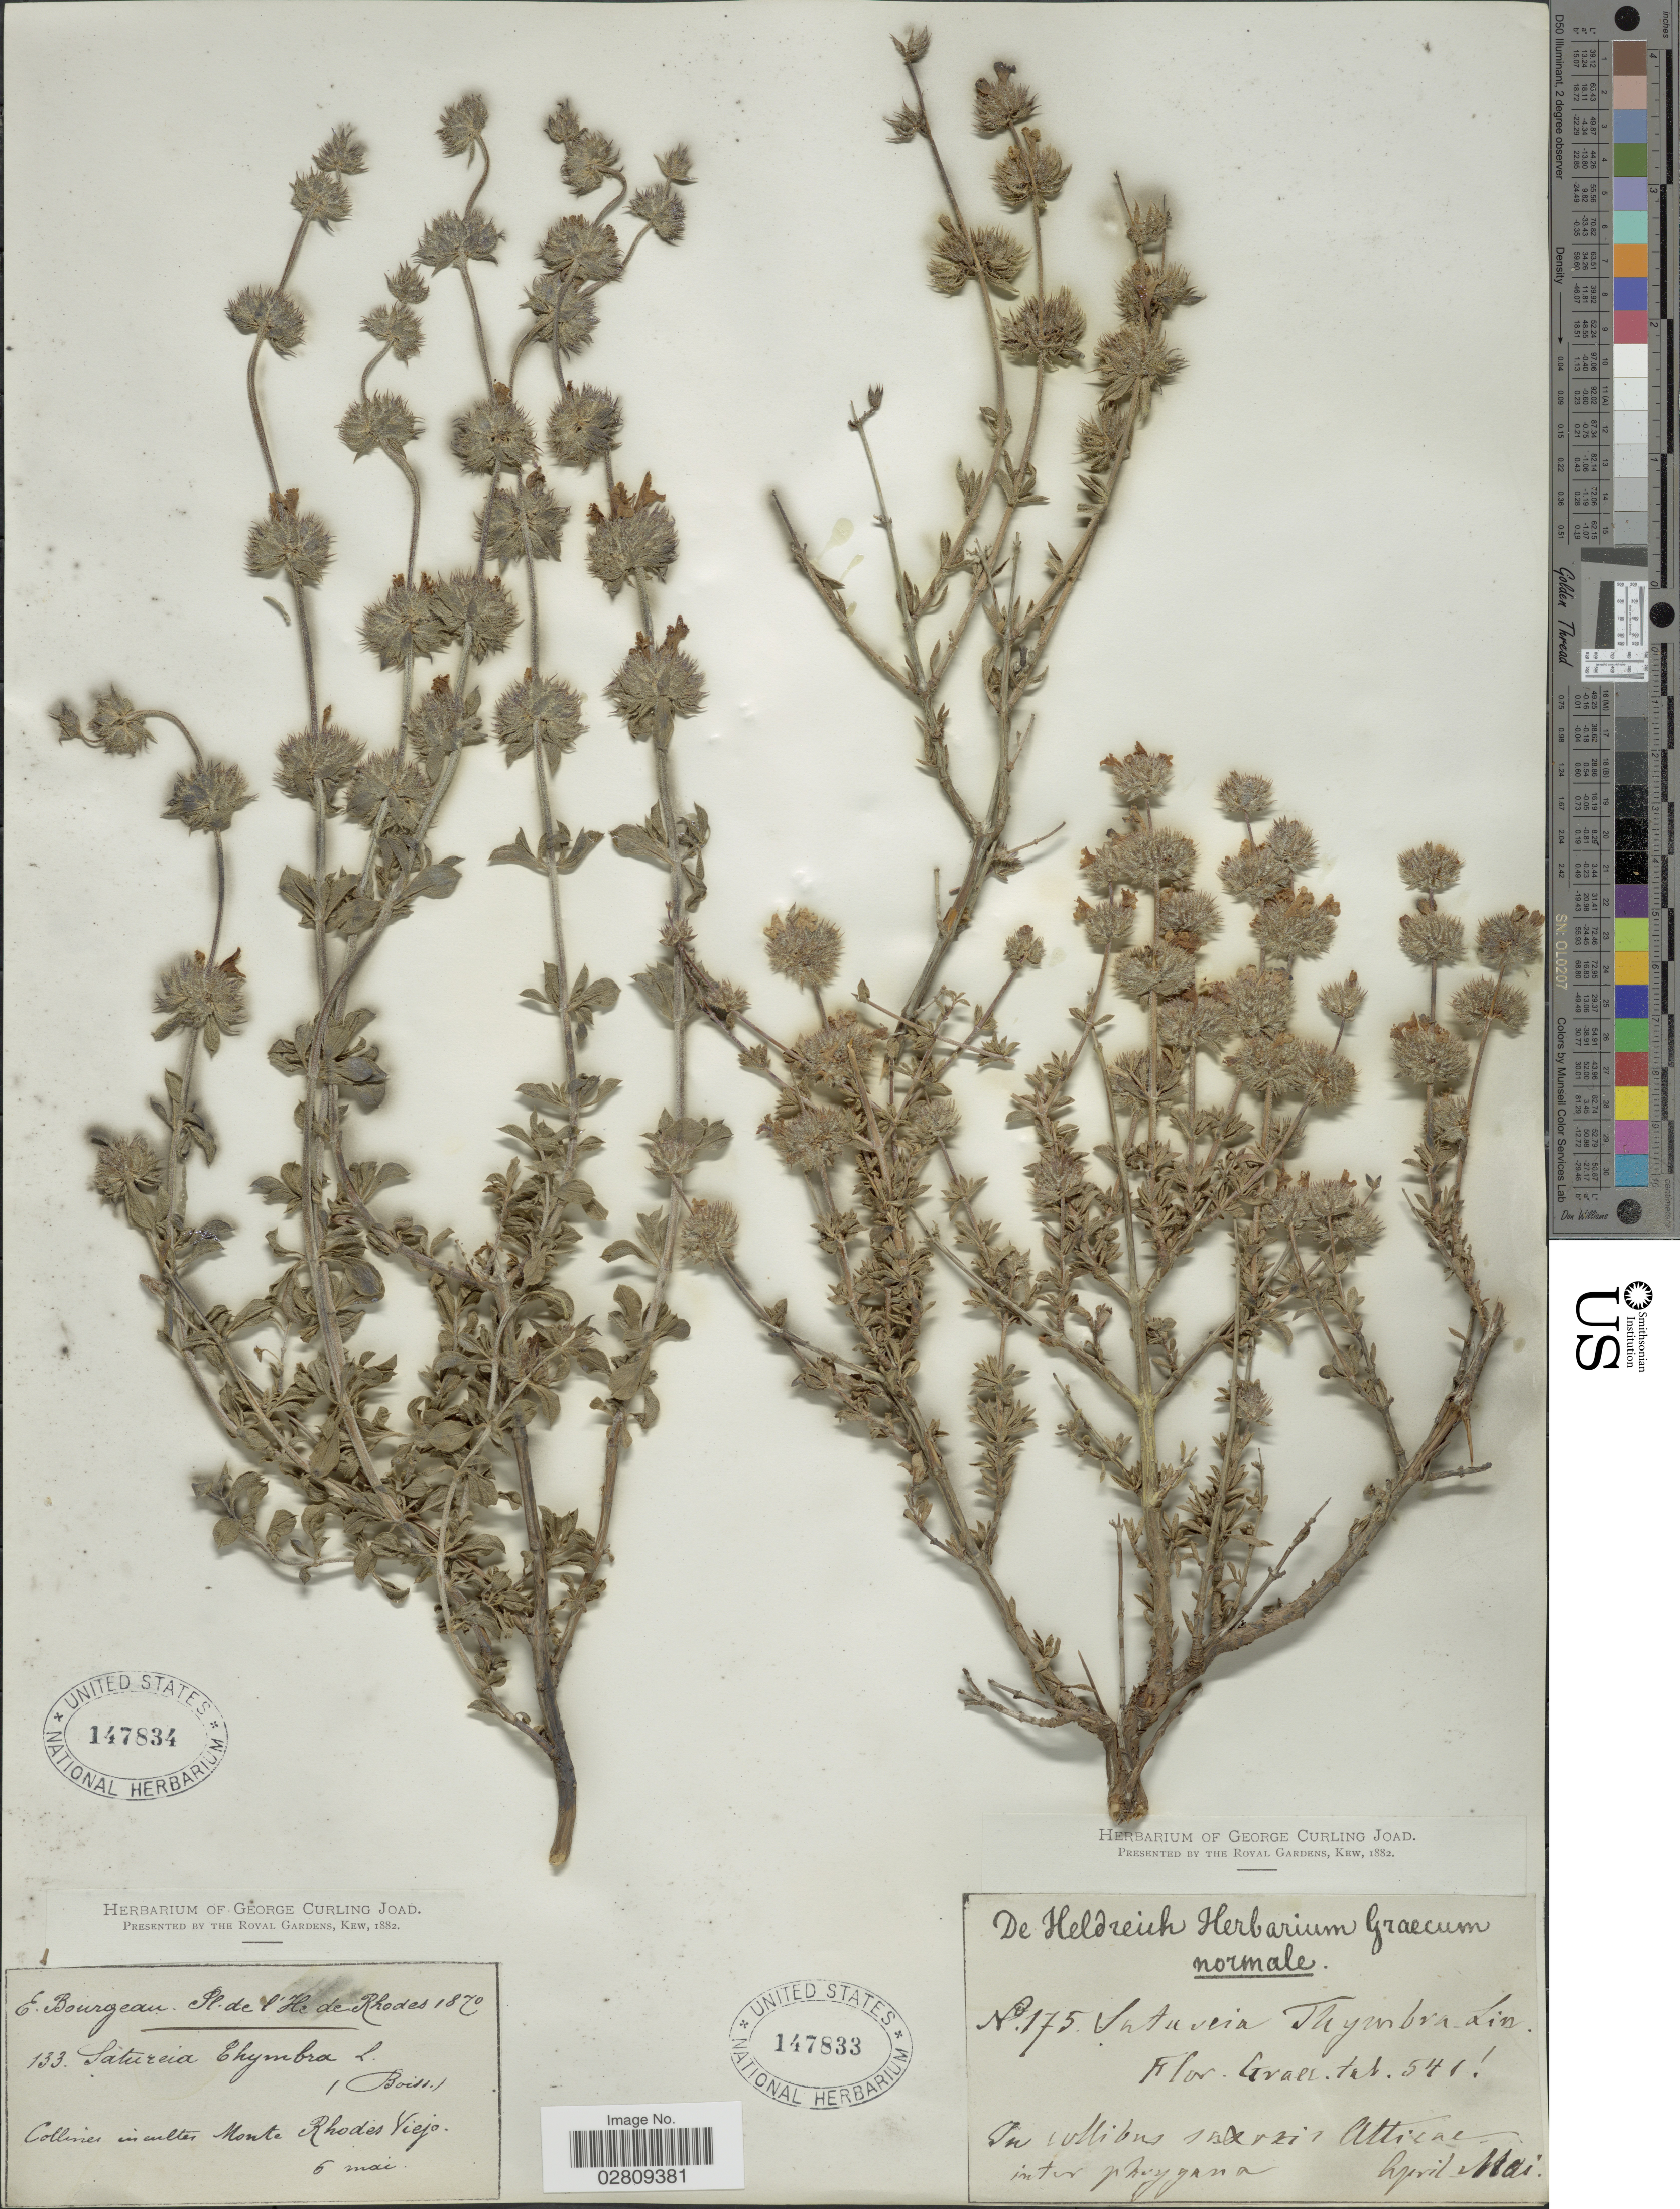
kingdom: Plantae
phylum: Tracheophyta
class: Magnoliopsida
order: Lamiales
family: Lamiaceae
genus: Satureja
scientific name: Satureja thymbra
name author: L.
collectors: E. Bourgeau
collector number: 133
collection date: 1870-05-06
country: Greece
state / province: South Aegean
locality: Ile de Rhodes. Collines incultes Monte Rhodes Viejo.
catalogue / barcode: US 147834